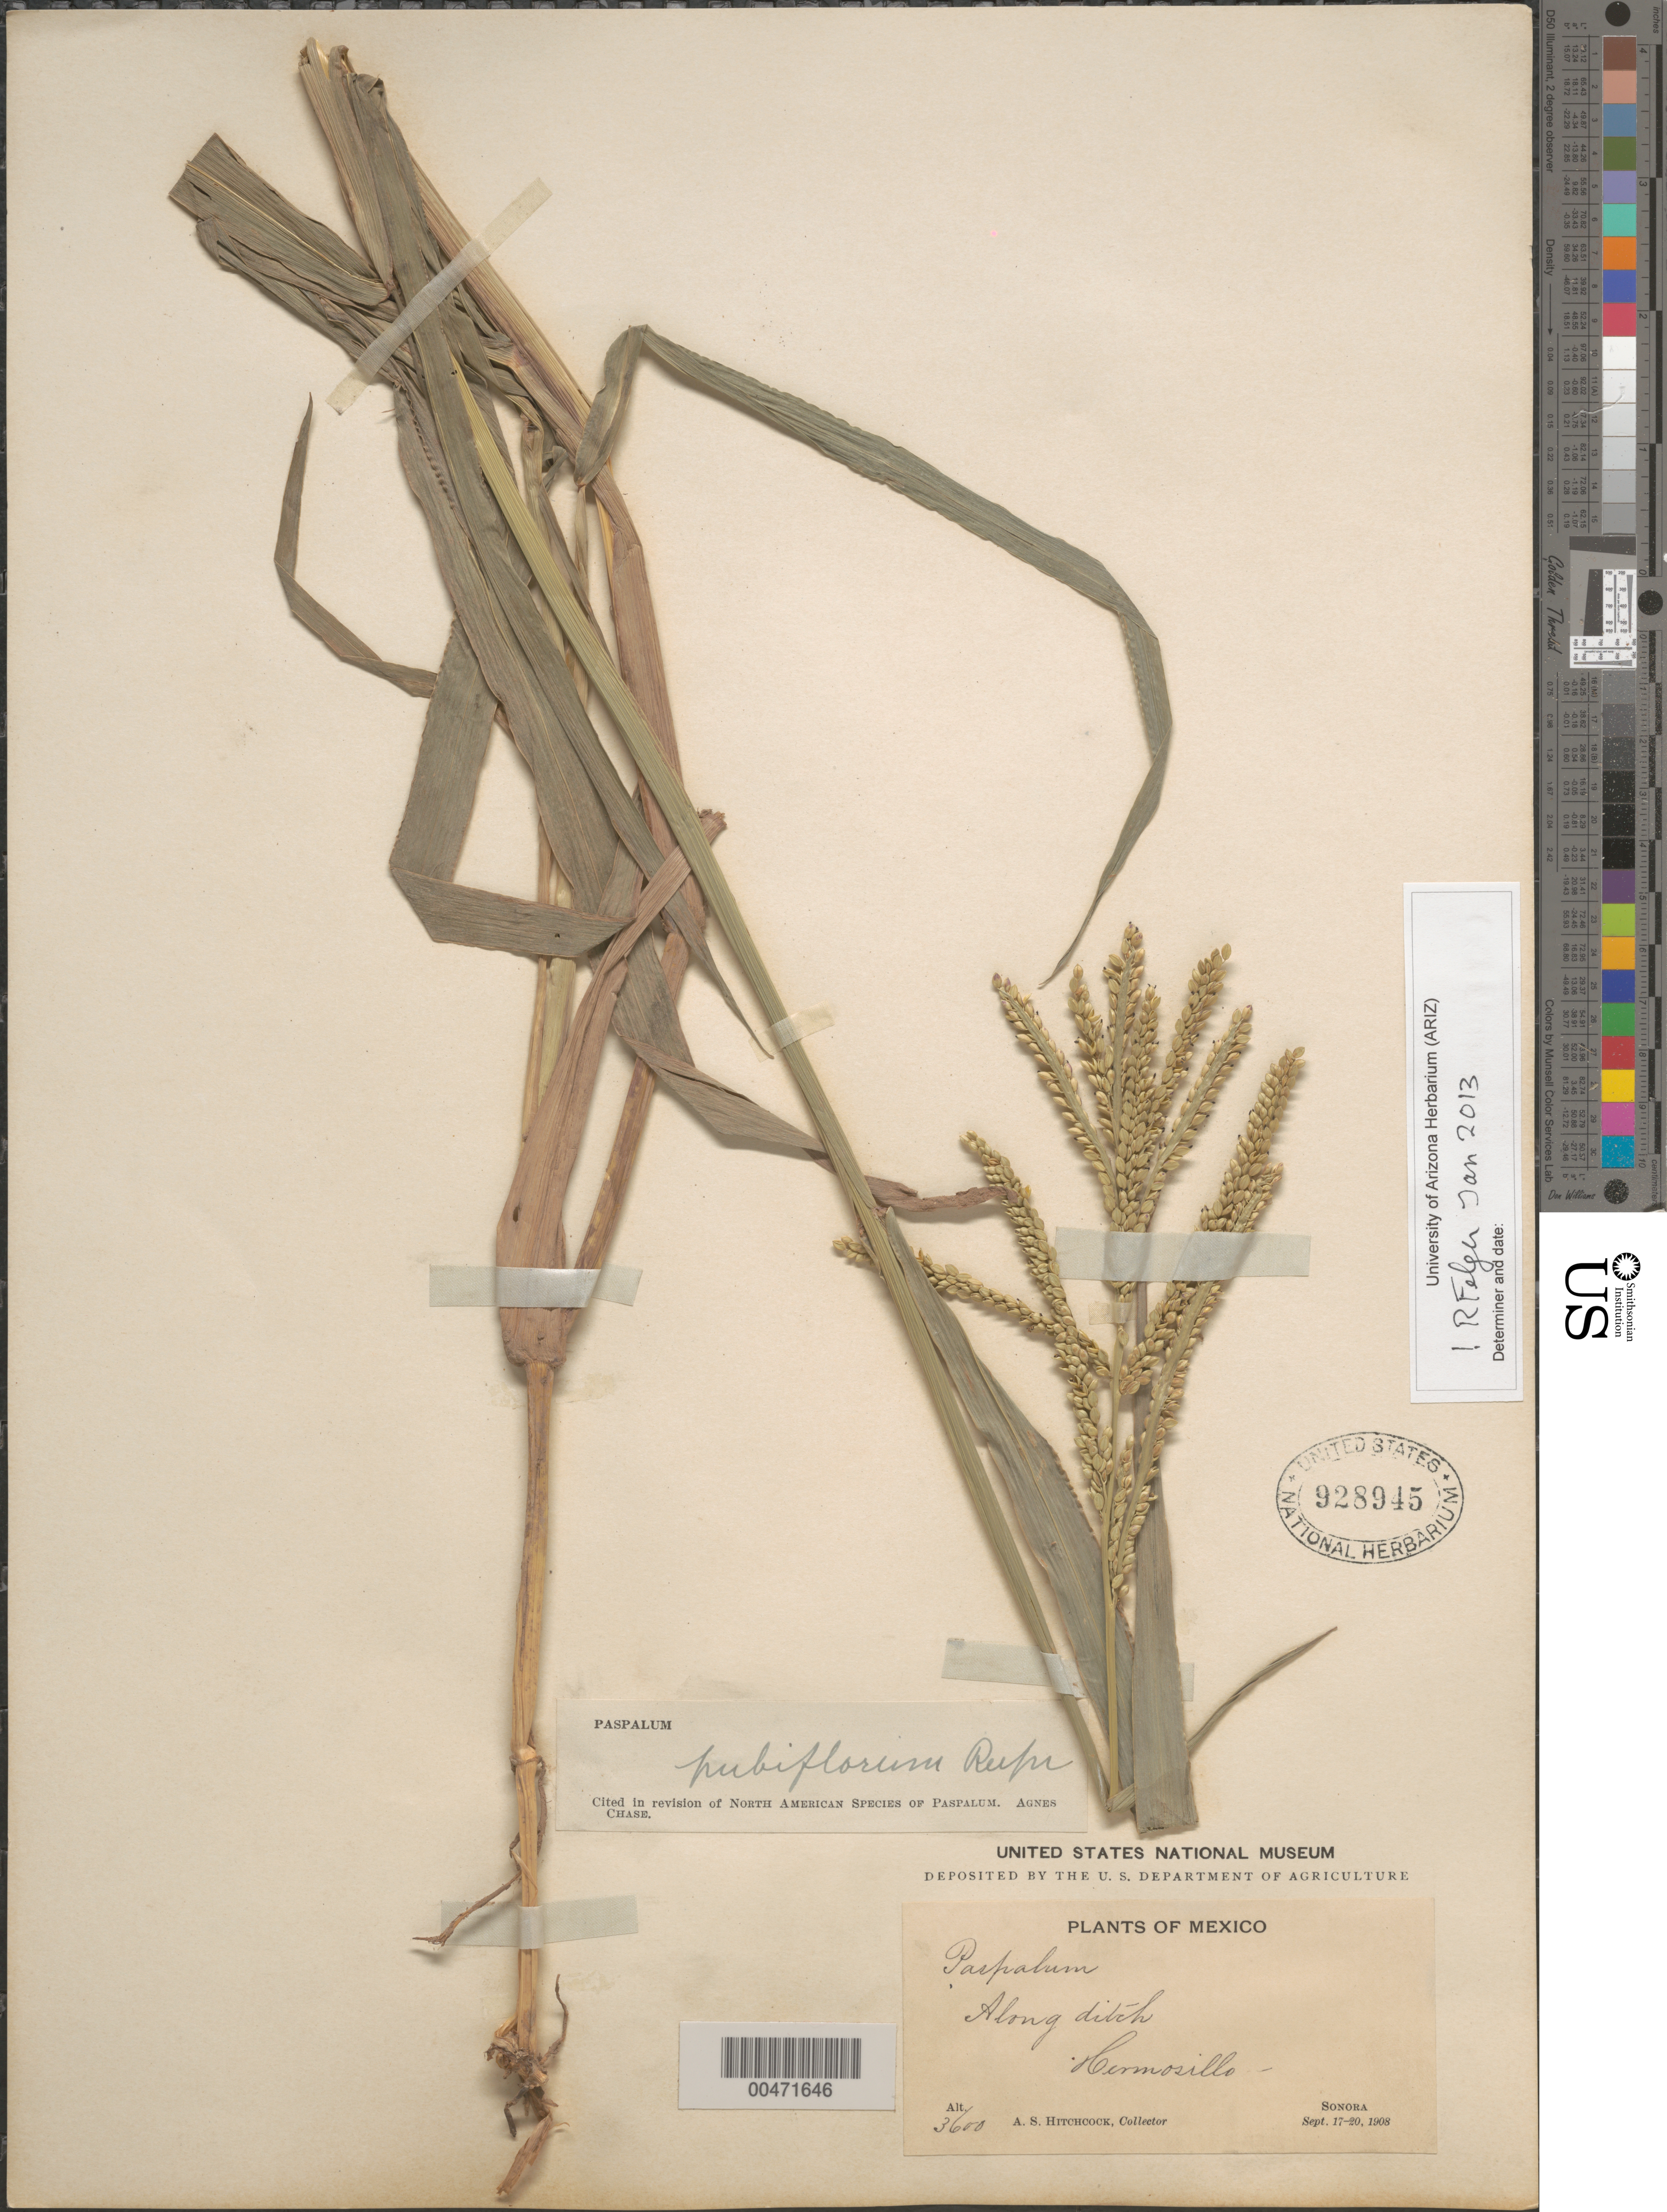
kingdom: Plantae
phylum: Tracheophyta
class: Liliopsida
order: Poales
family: Poaceae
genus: Paspalum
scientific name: Paspalum pubiflorum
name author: Rupr. ex E. Fourn.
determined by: Chase, [M.] Agnes, (US)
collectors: A. S. Hitchcock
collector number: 3600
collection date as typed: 17 Sep 1908 to 20 Sep 1908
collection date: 1908-09-17/1908-09-20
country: Mexico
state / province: Sonora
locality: Hermosillo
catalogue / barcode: US 928945